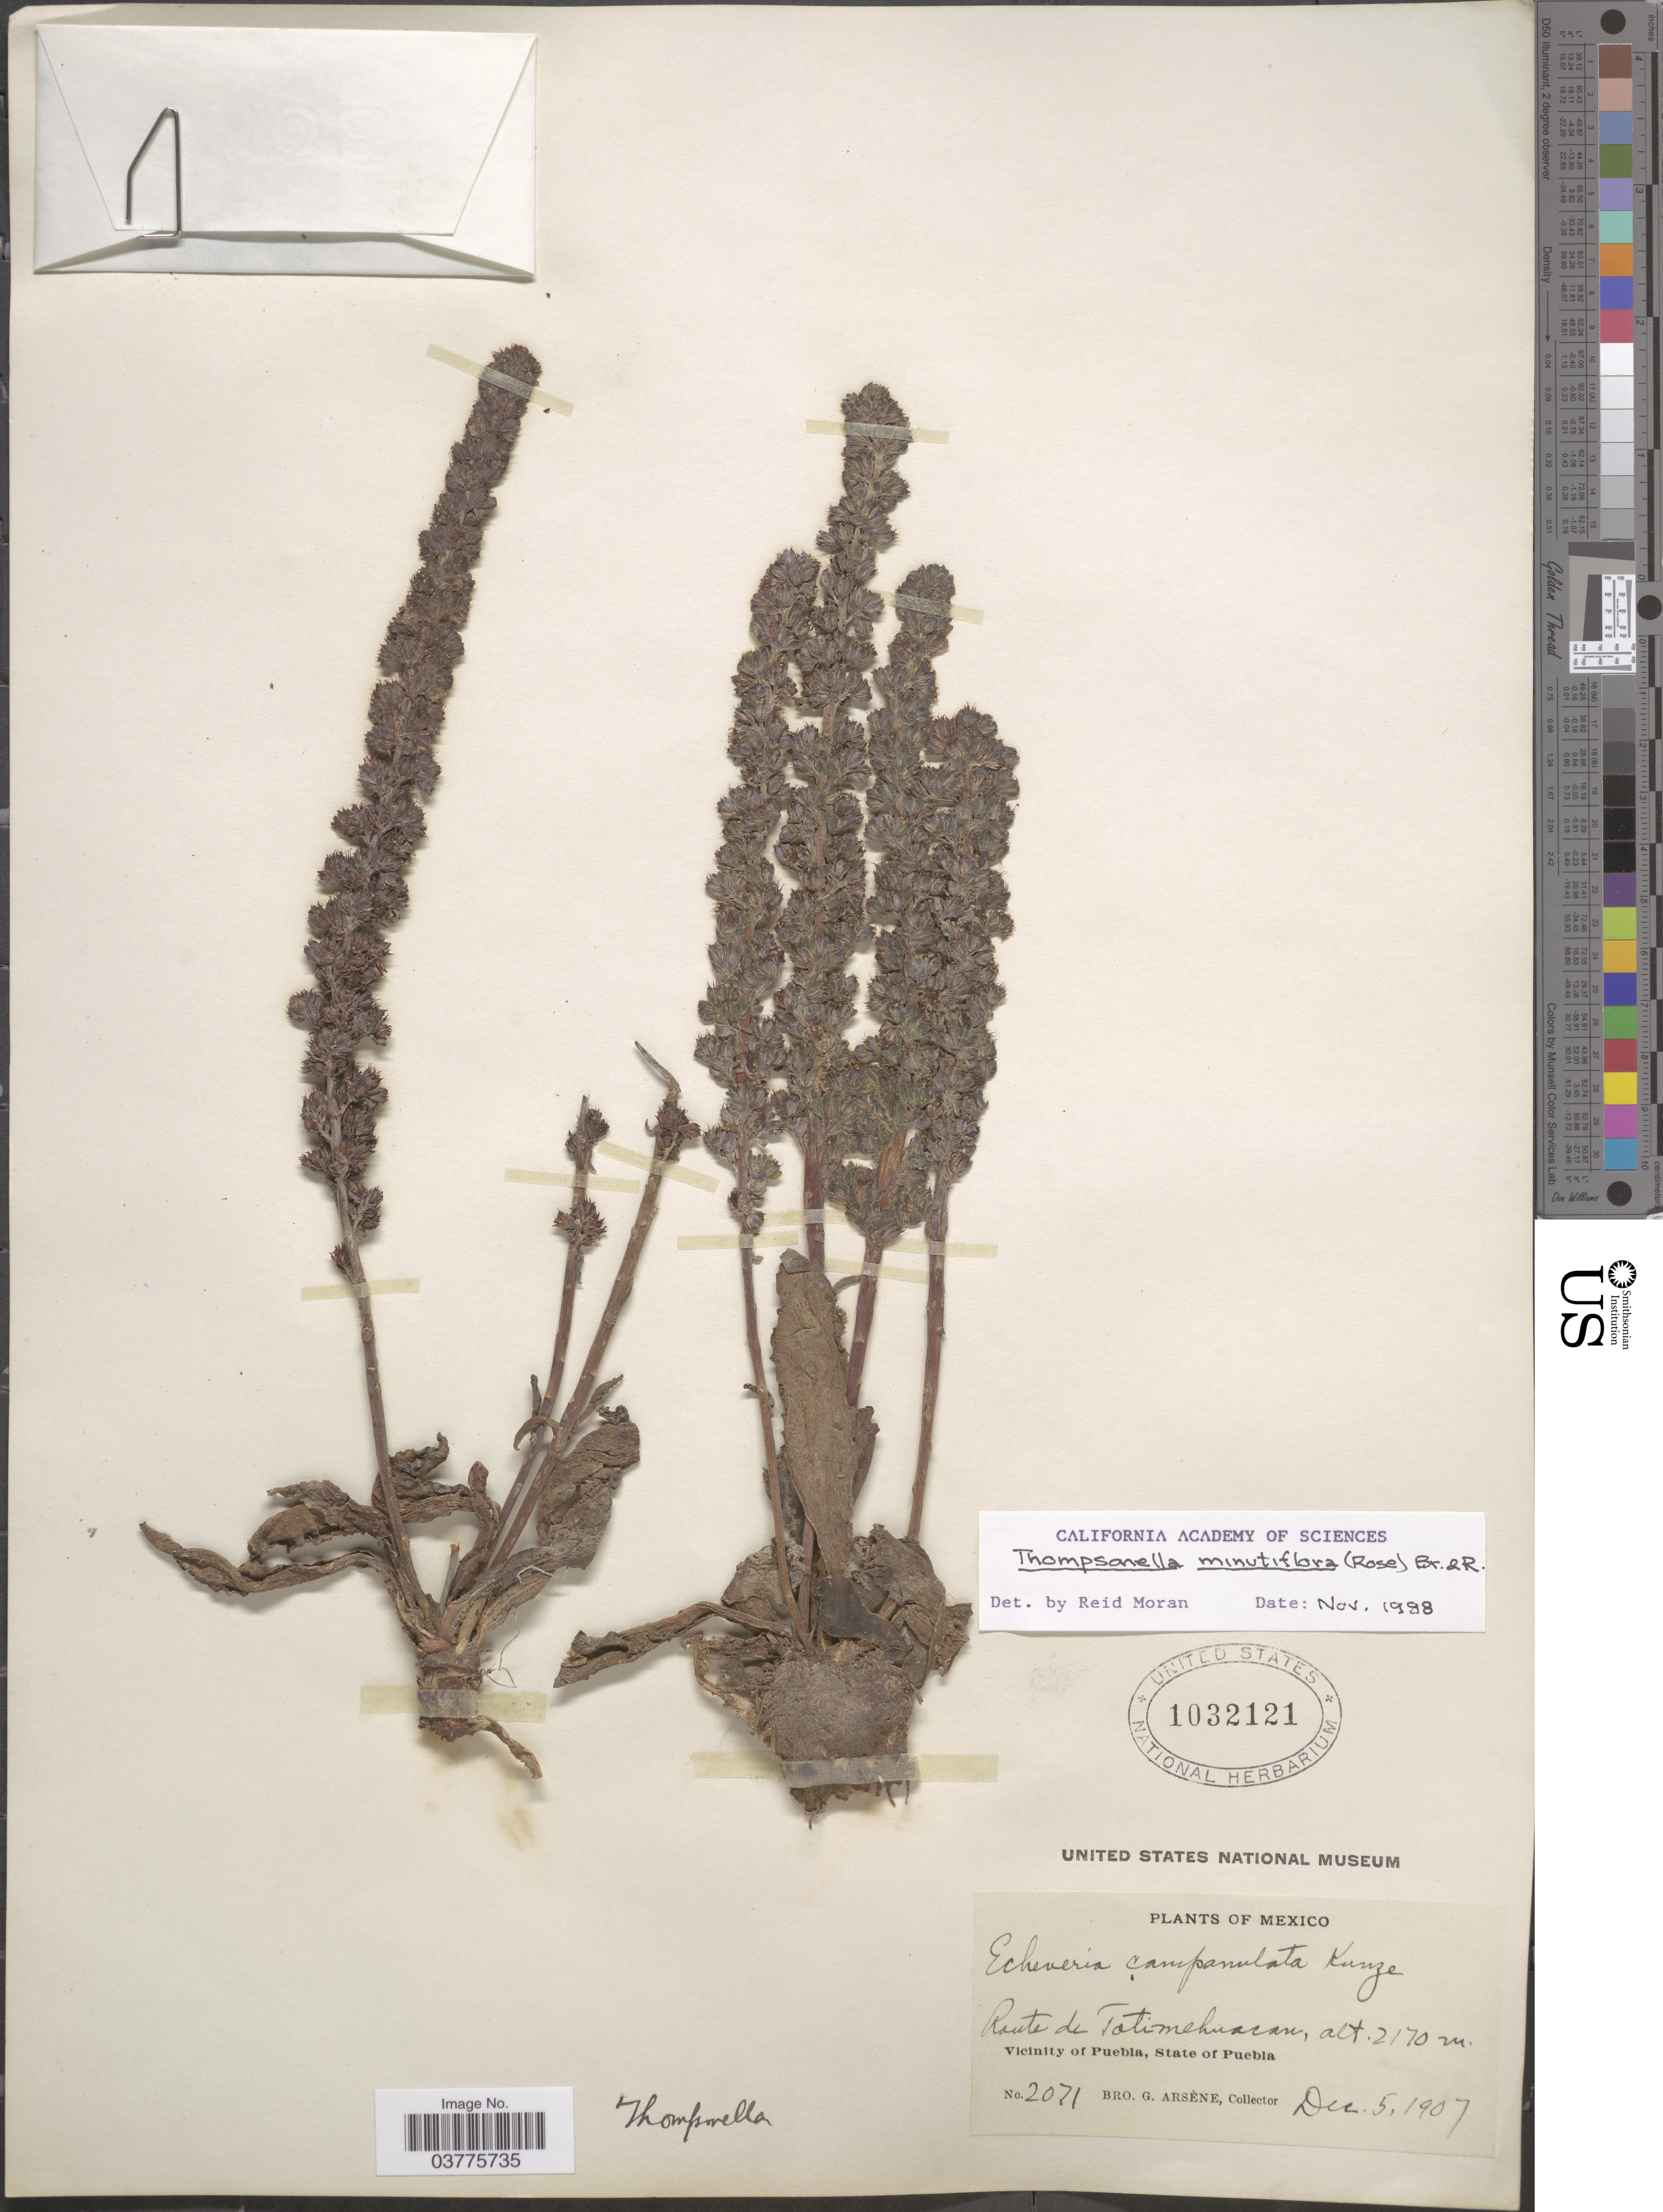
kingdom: Plantae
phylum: Tracheophyta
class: Magnoliopsida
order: Saxifragales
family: Crassulaceae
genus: Thompsonella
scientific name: Thompsonella minutiflora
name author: (Rose) Britton & Rose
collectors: Bro. G. Arsène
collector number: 2071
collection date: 1907-12-05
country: Mexico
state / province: Puebla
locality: Route de Totimehuacan. Vicinity of Puebla.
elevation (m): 2170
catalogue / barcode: US 1032121